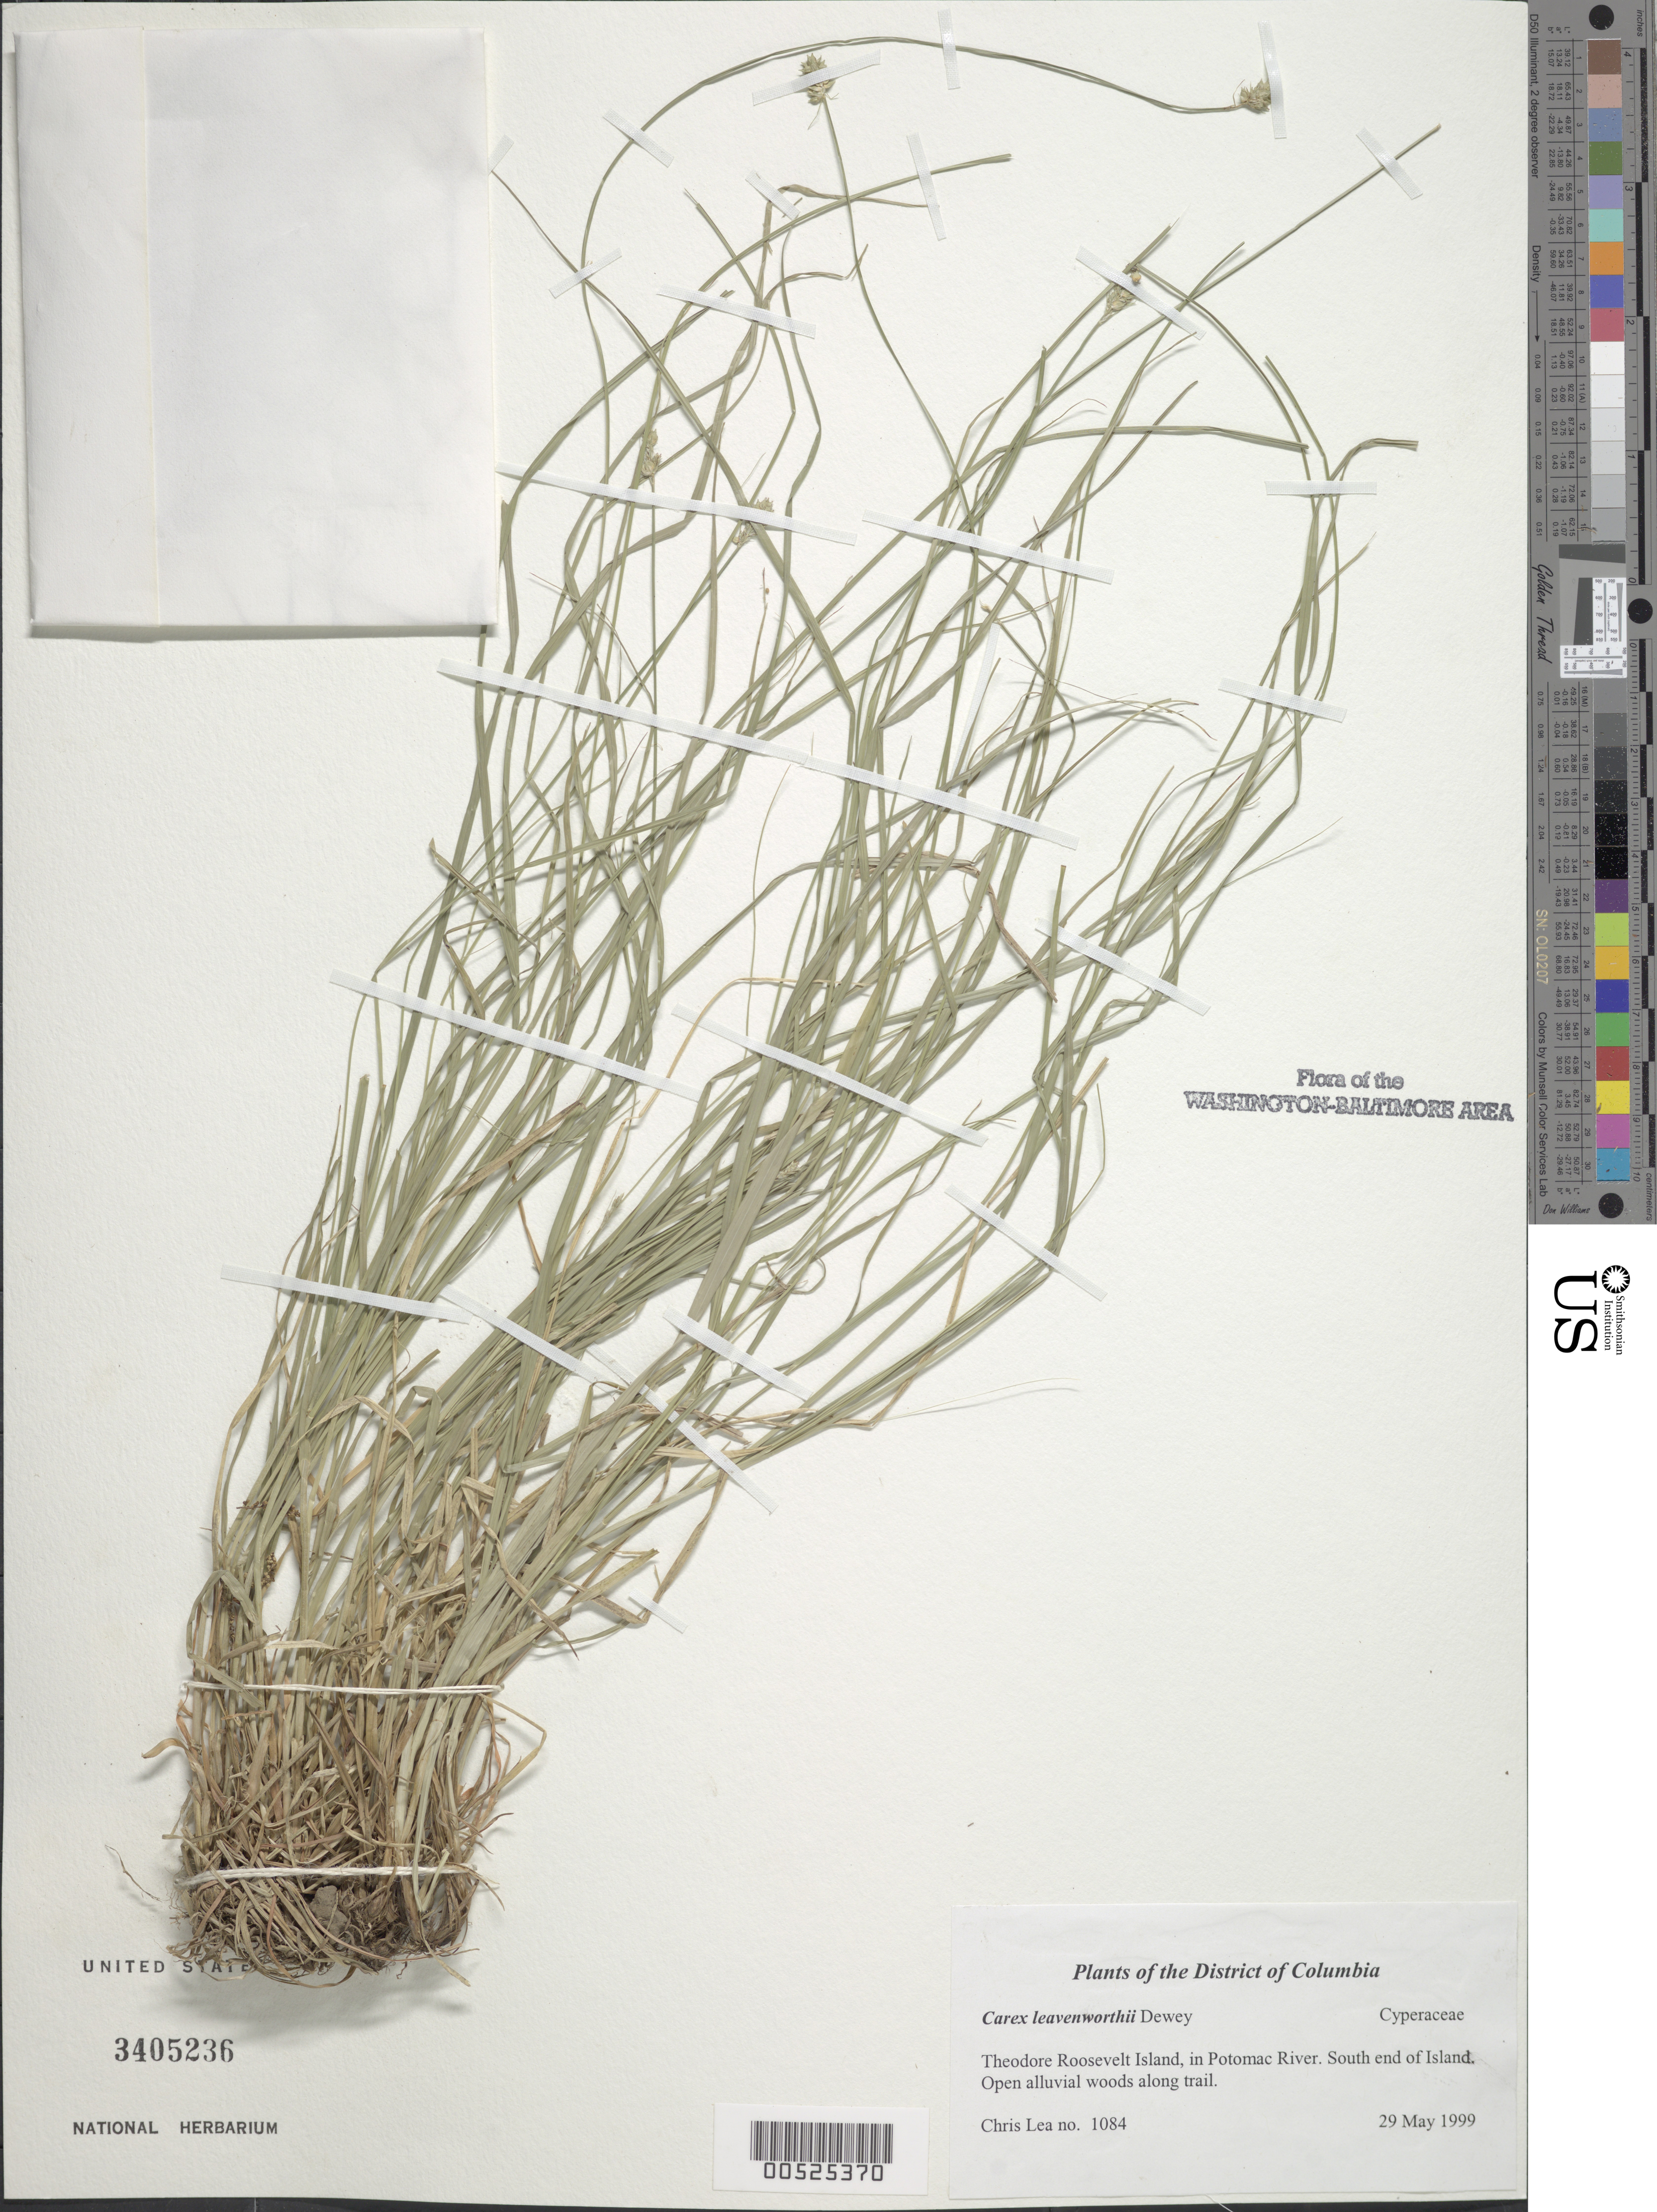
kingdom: Plantae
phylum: Tracheophyta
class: Liliopsida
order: Poales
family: Cyperaceae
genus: Carex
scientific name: Carex leavenworthii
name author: Dewey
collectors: C. Lea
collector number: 1084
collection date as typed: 29 May 1999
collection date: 1999-05-29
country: United States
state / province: District of Columbia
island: Theodore Roosevelt Island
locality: Theodore Roosevelt Island, in Potomac River. South end of Island.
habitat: Open alluvial woods along trail.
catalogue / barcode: US 3405236